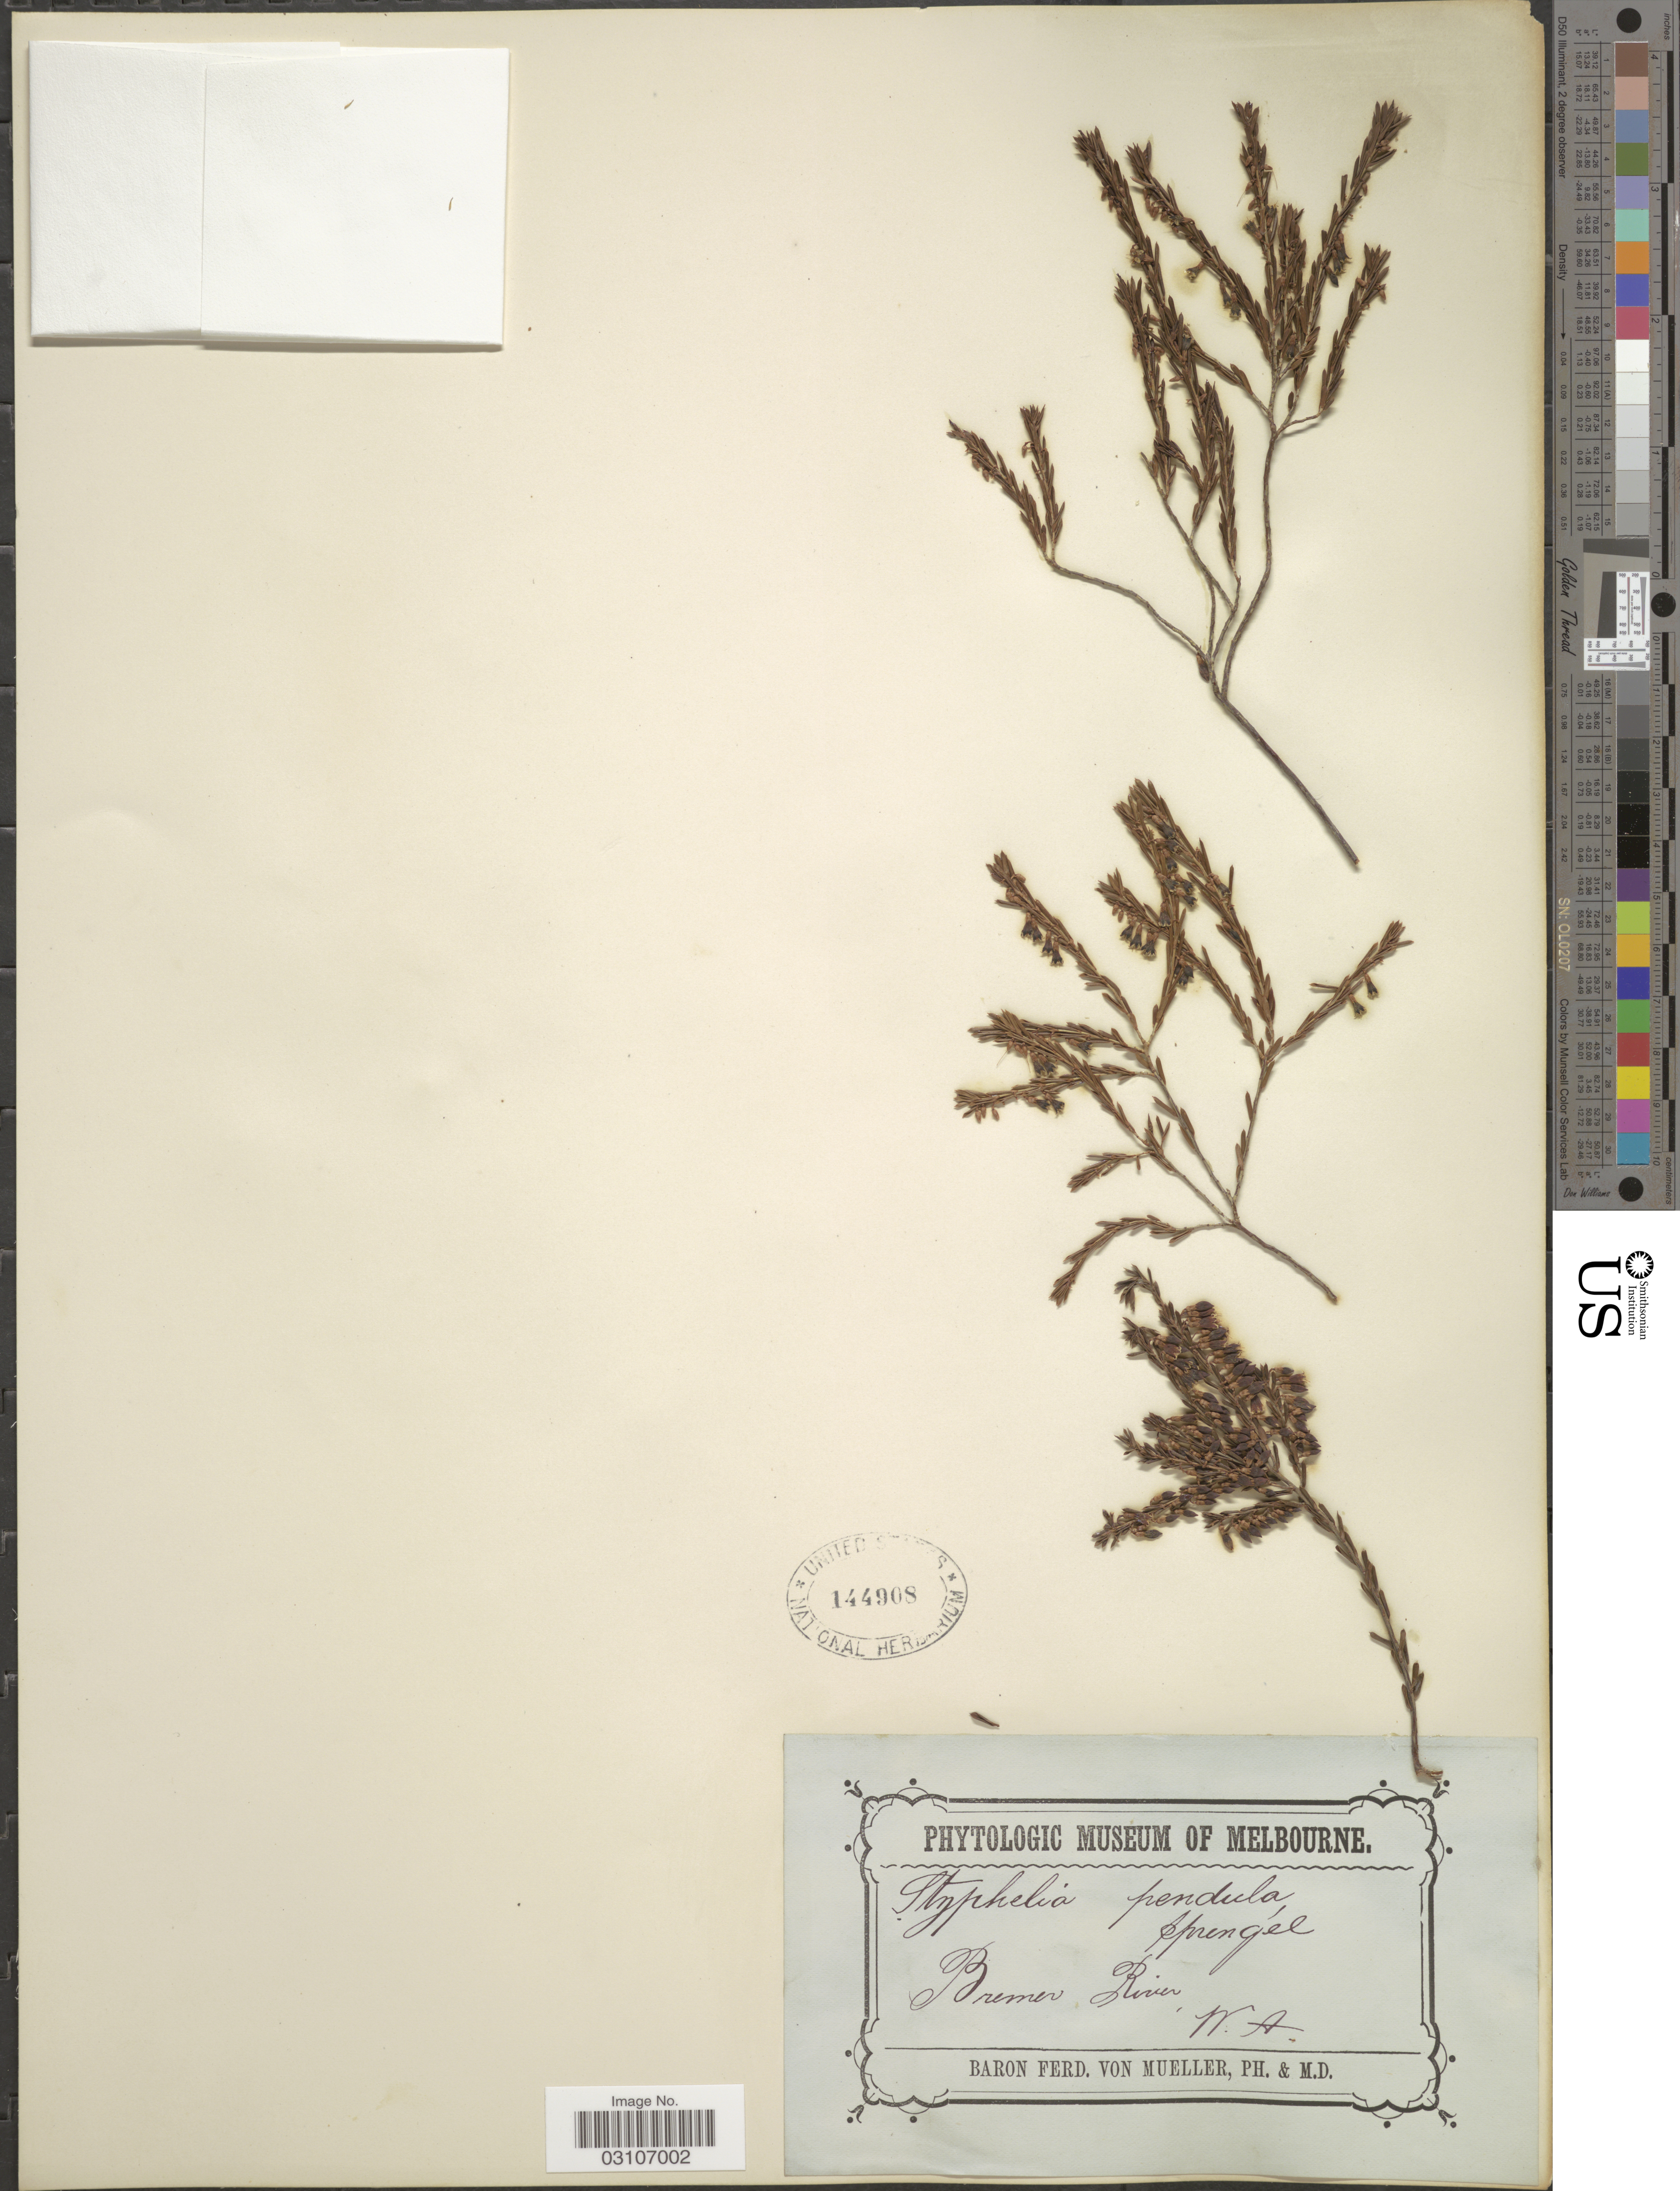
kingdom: Plantae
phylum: Tracheophyta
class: Magnoliopsida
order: Ericales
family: Ericaceae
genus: Leucopogon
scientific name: Leucopogon pendulus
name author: R. Br.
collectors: F. Mueller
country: Australia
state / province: Western Australia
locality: Bremer River.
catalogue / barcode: US 144908